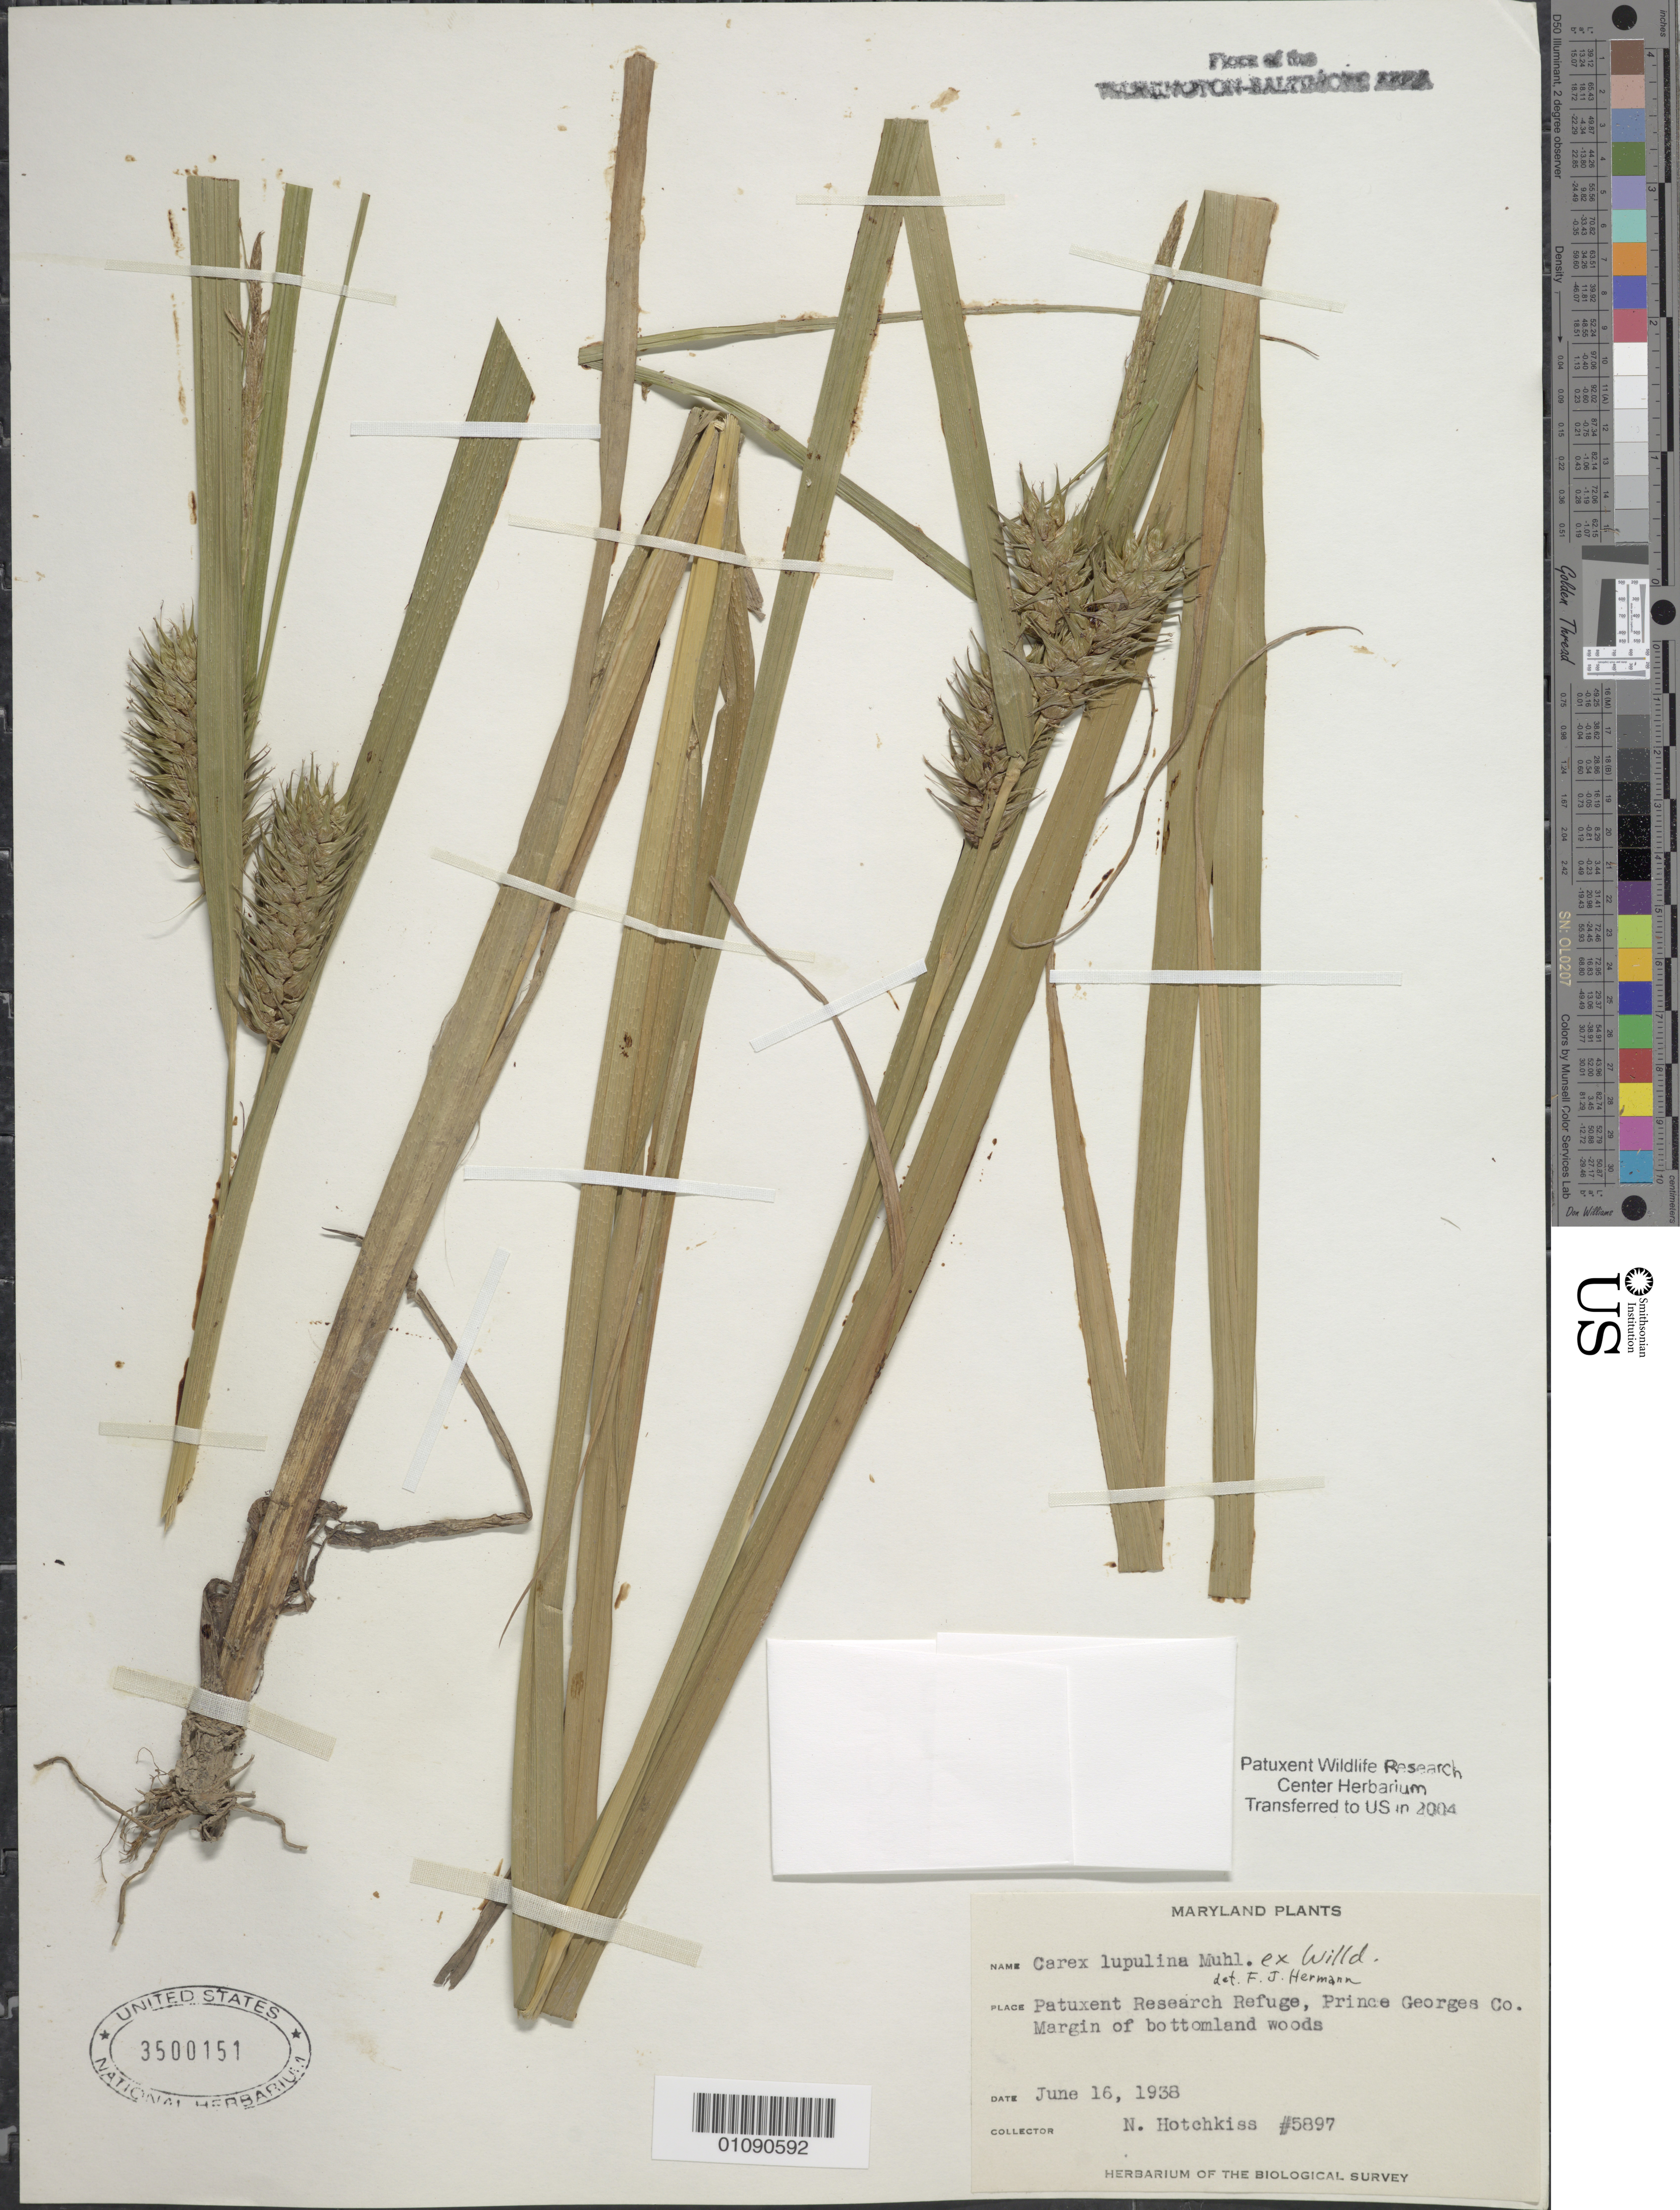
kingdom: Plantae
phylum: Tracheophyta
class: Liliopsida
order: Poales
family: Cyperaceae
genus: Carex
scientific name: Carex lupulina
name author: Muhl. ex Willd.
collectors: N. Hotchkiss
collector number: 5897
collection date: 1938-06-16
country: United States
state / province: Maryland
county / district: Prince George's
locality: Patuxent Wildlife Refuge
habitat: Margin of bottomland woods.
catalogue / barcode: US 3500151